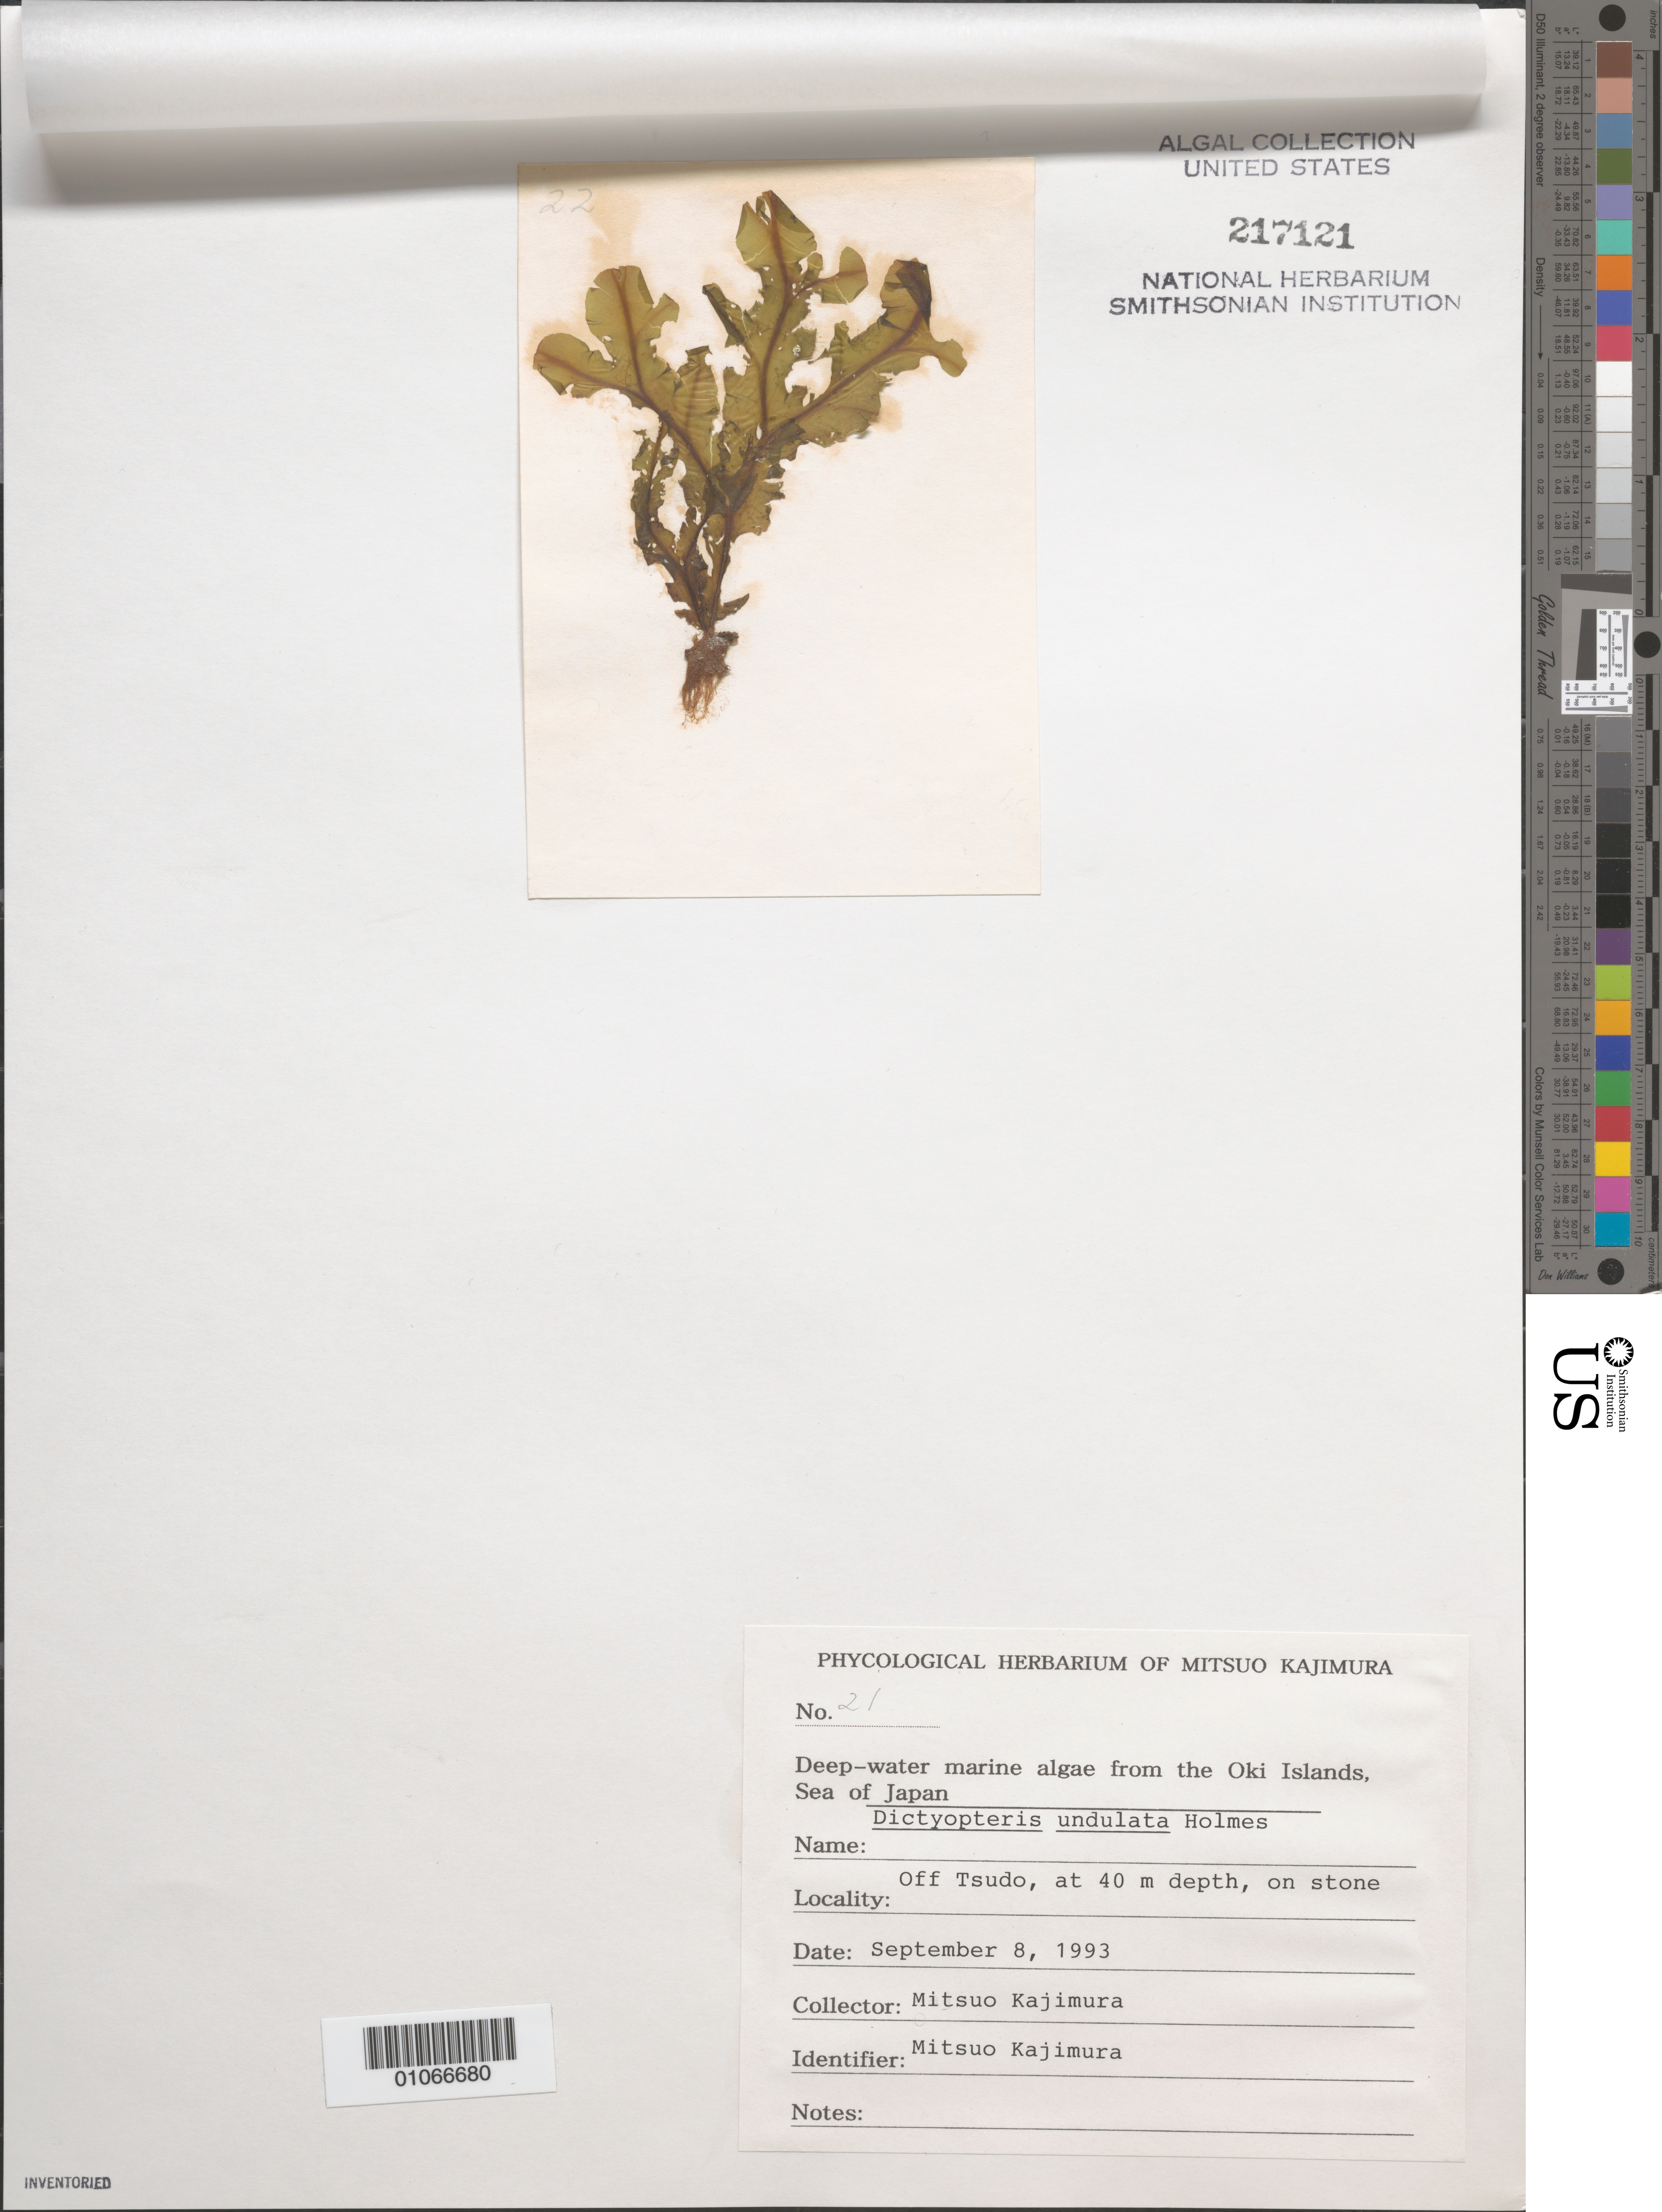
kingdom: Chromista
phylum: Ochrophyta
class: Phaeophyceae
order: Dictyotales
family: Dictyotaceae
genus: Dictyopteris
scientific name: Dictyopteris undulata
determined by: Kajimura, Mitsuo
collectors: M. Kajimura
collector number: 21 & specimen 22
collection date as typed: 08 Sep 1993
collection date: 1993-09-08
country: Japan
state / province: Simane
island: Oki Is.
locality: Off Tsudo [village], Sea of Japan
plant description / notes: Phycologial Herbarium of Mitsuo Kajimura, Deep-water marine algae from the Oki Islands, Sea of Japan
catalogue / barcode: US 217121